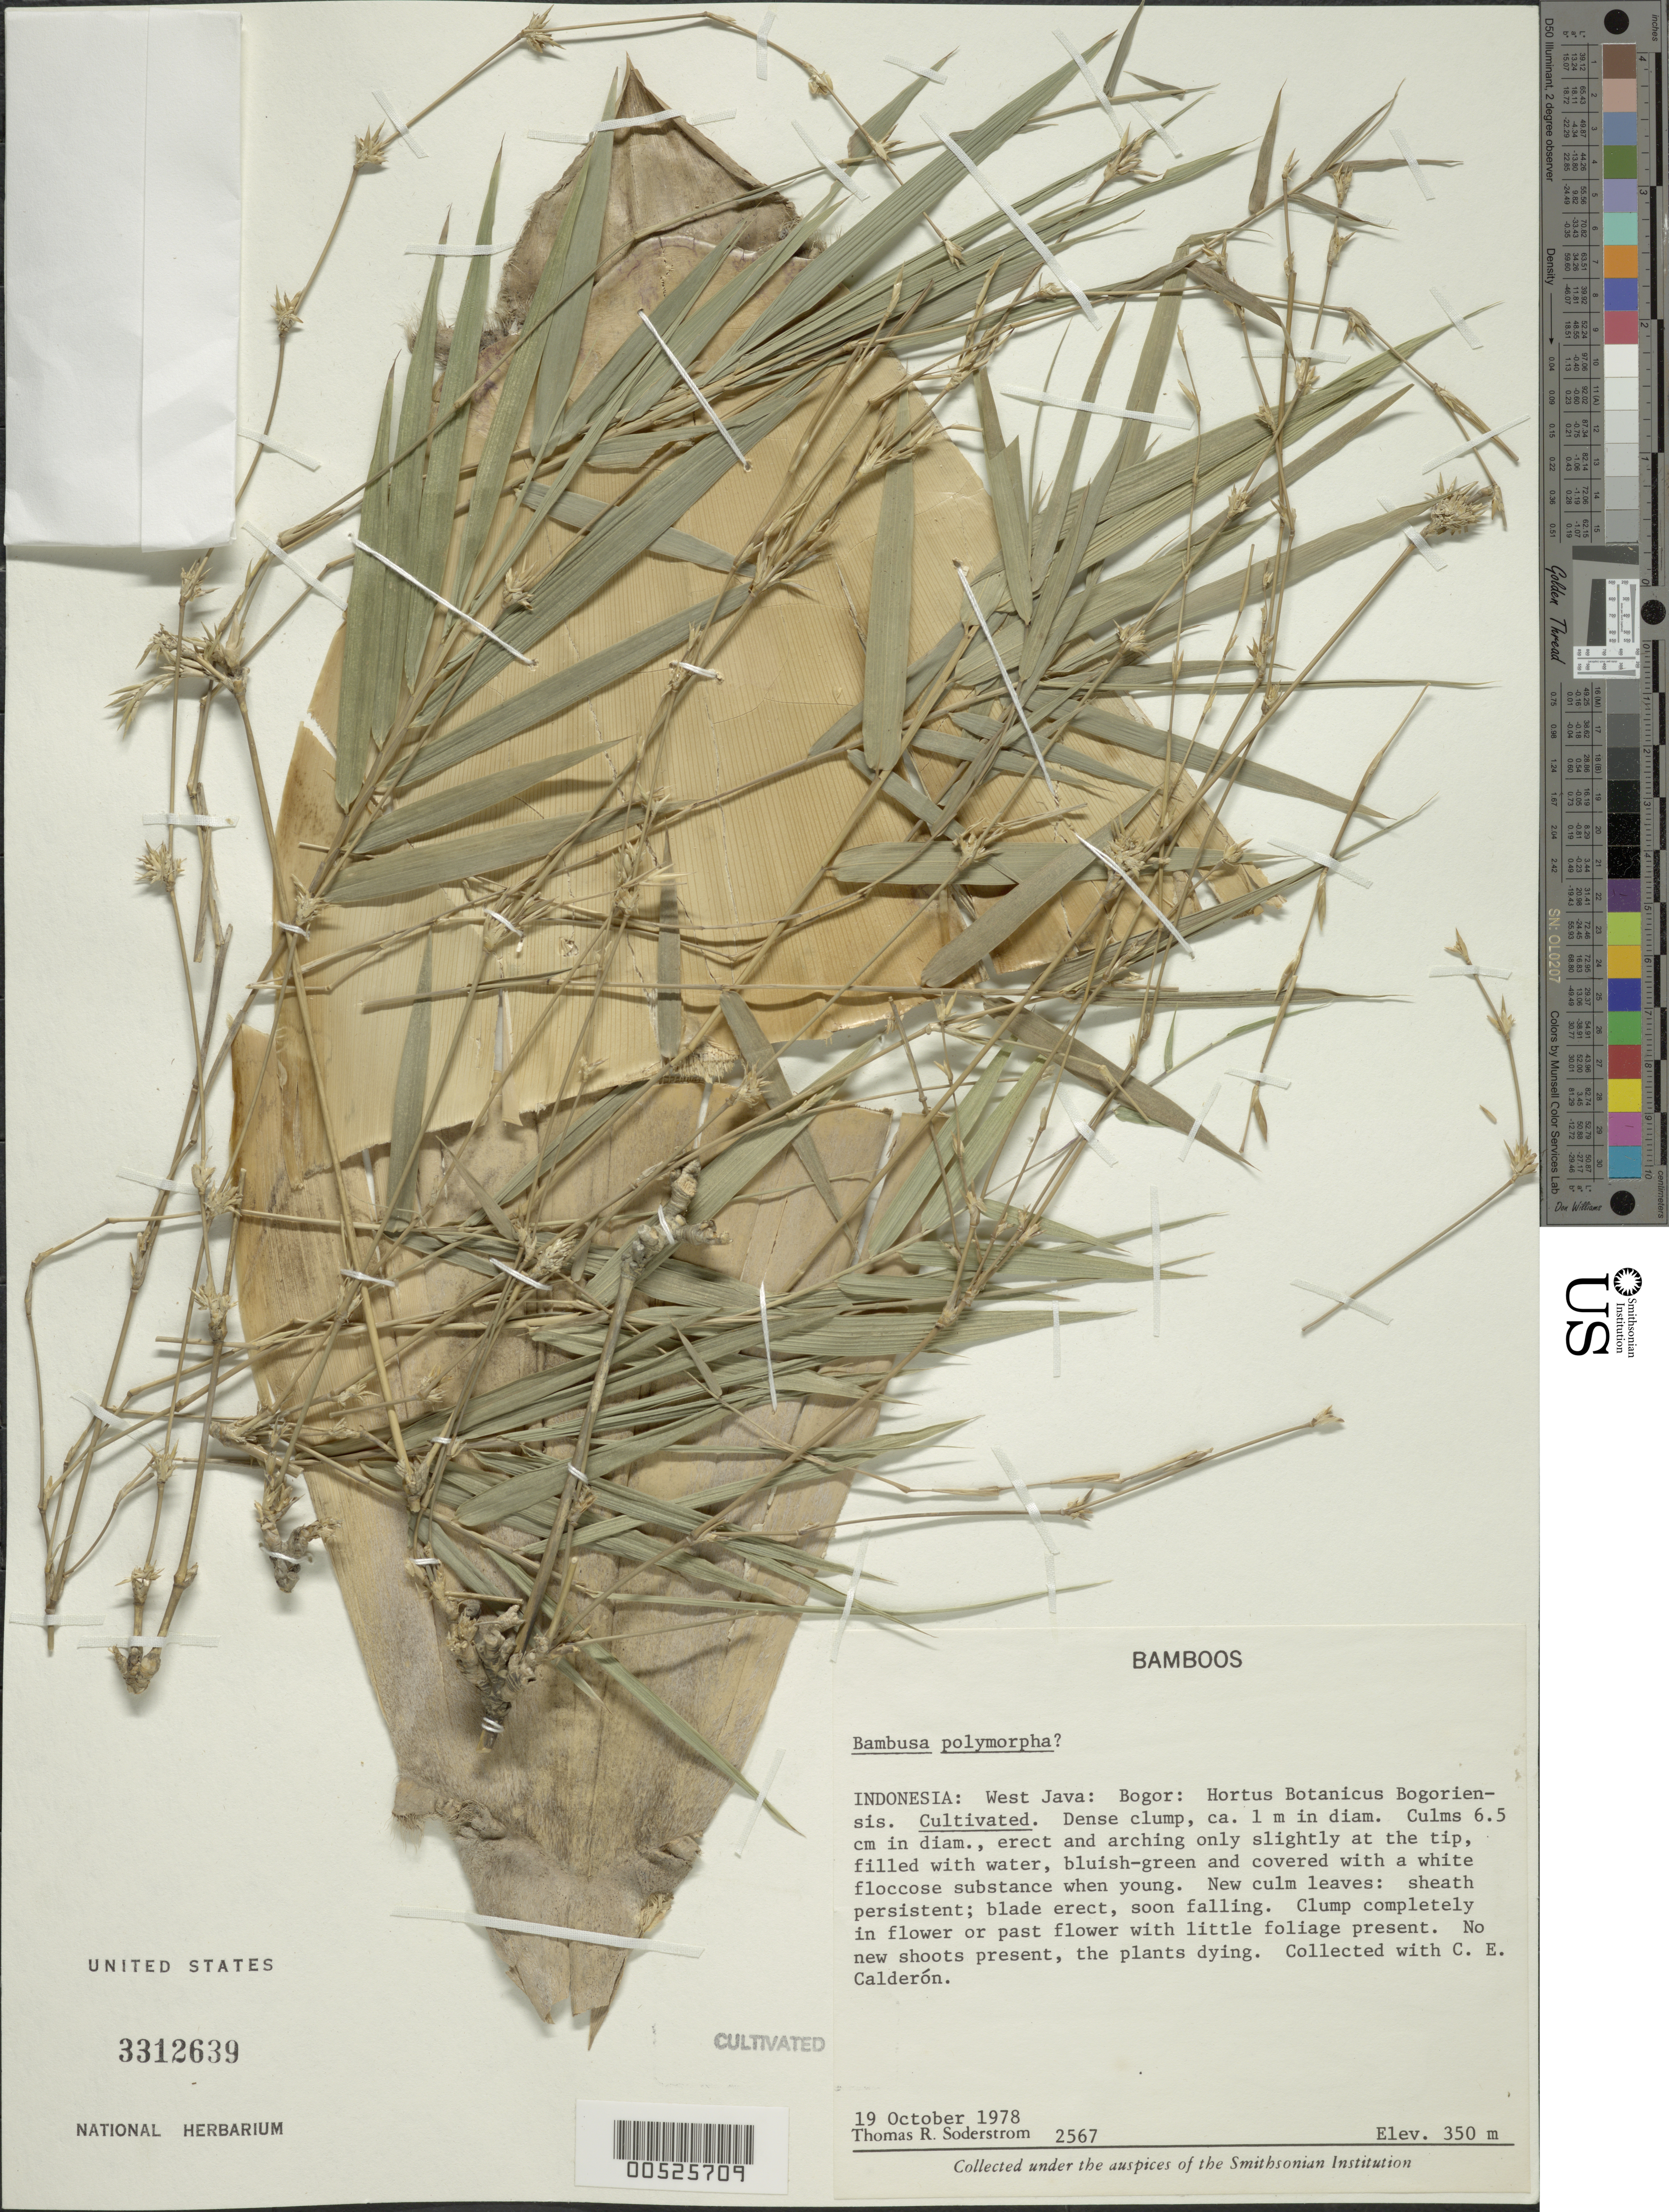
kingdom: Plantae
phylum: Tracheophyta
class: Liliopsida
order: Poales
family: Poaceae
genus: Bambusa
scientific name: Bambusa polymorpha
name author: Munro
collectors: T. R. Soderstrom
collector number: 2567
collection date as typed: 19 Oct 1978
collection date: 1978-10-19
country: Indonesia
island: Java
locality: West java: bogor hortus botanicus bogoriensis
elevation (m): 350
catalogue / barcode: US 3312639